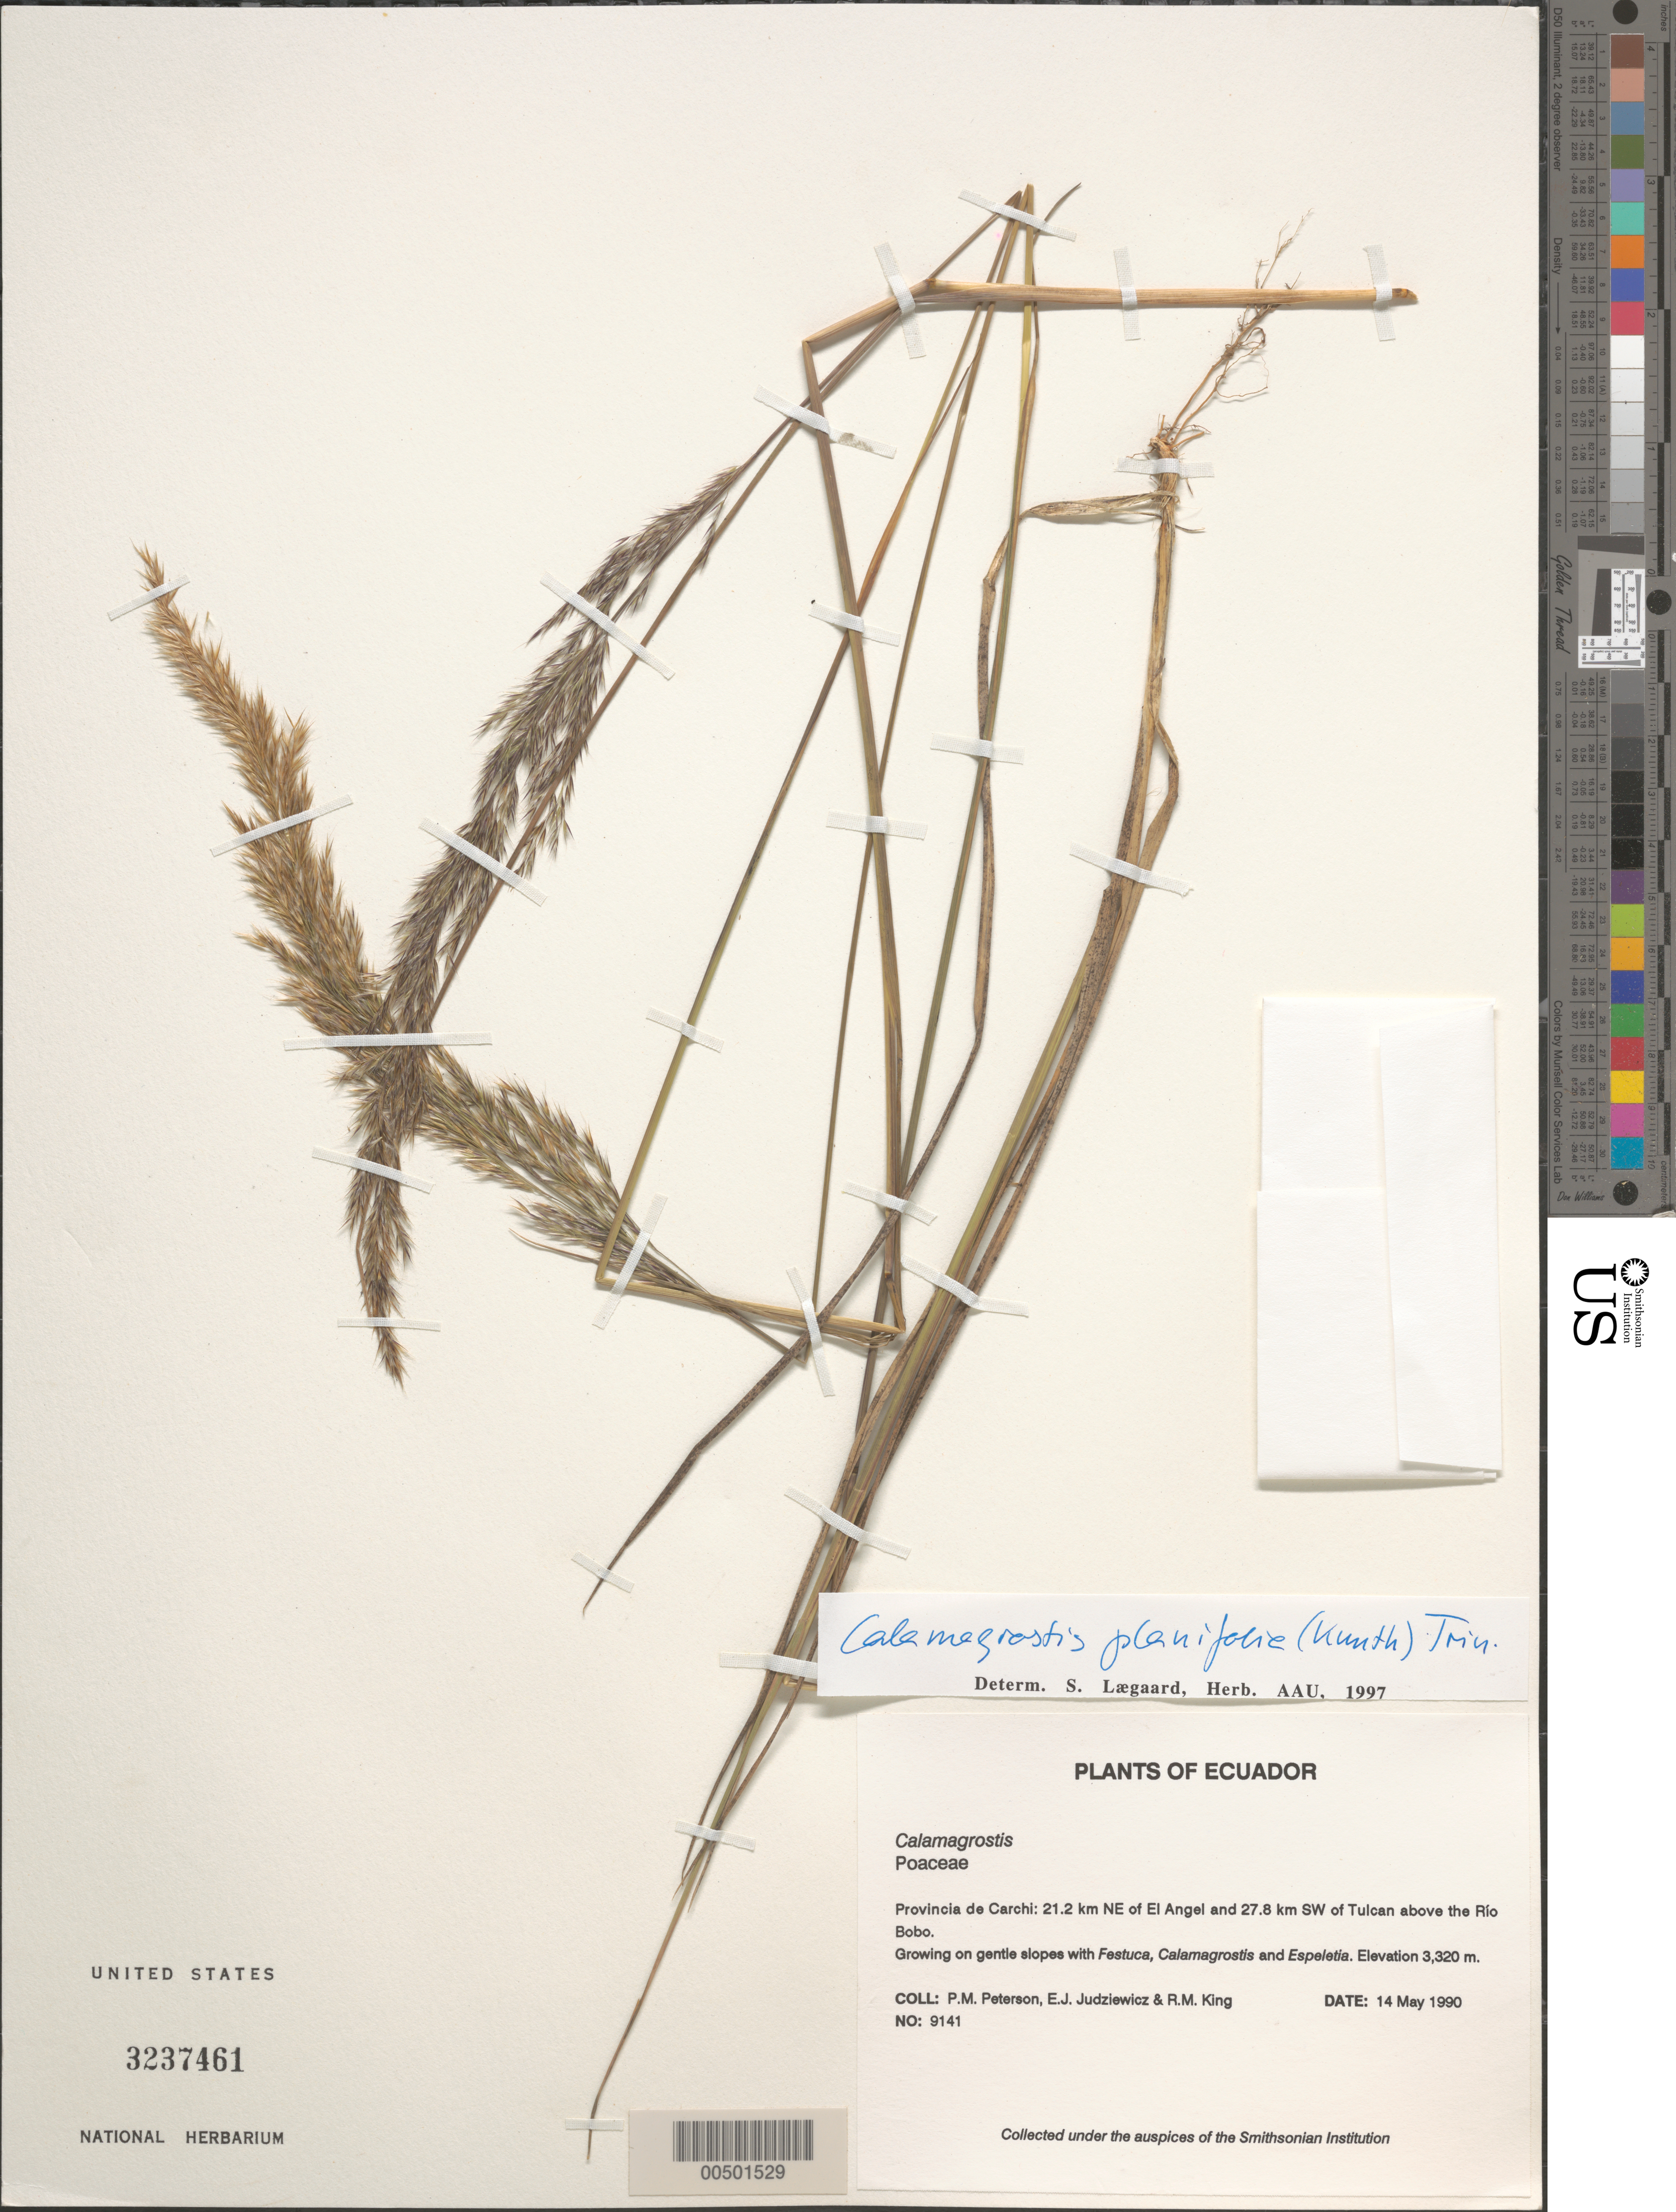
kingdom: Plantae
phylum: Tracheophyta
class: Liliopsida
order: Poales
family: Poaceae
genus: Calamagrostis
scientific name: Calamagrostis planifolia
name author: (Kunth) Trin. ex Steud.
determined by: Lægaard, S., (AAU), University of Aarhus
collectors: P. M. Peterson, E. J. Judziewicz & R. M. King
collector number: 09141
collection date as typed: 14 May 1990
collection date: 1990-05-14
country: Ecuador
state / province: Carchi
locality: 21.2 km NE of El Angel and 27.8 km SW of Tulcan above the Río Bobo.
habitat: Growing on gentle slopes with Festuca, Calamagrostis and Espeletia.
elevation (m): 3320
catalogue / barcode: US 3237461